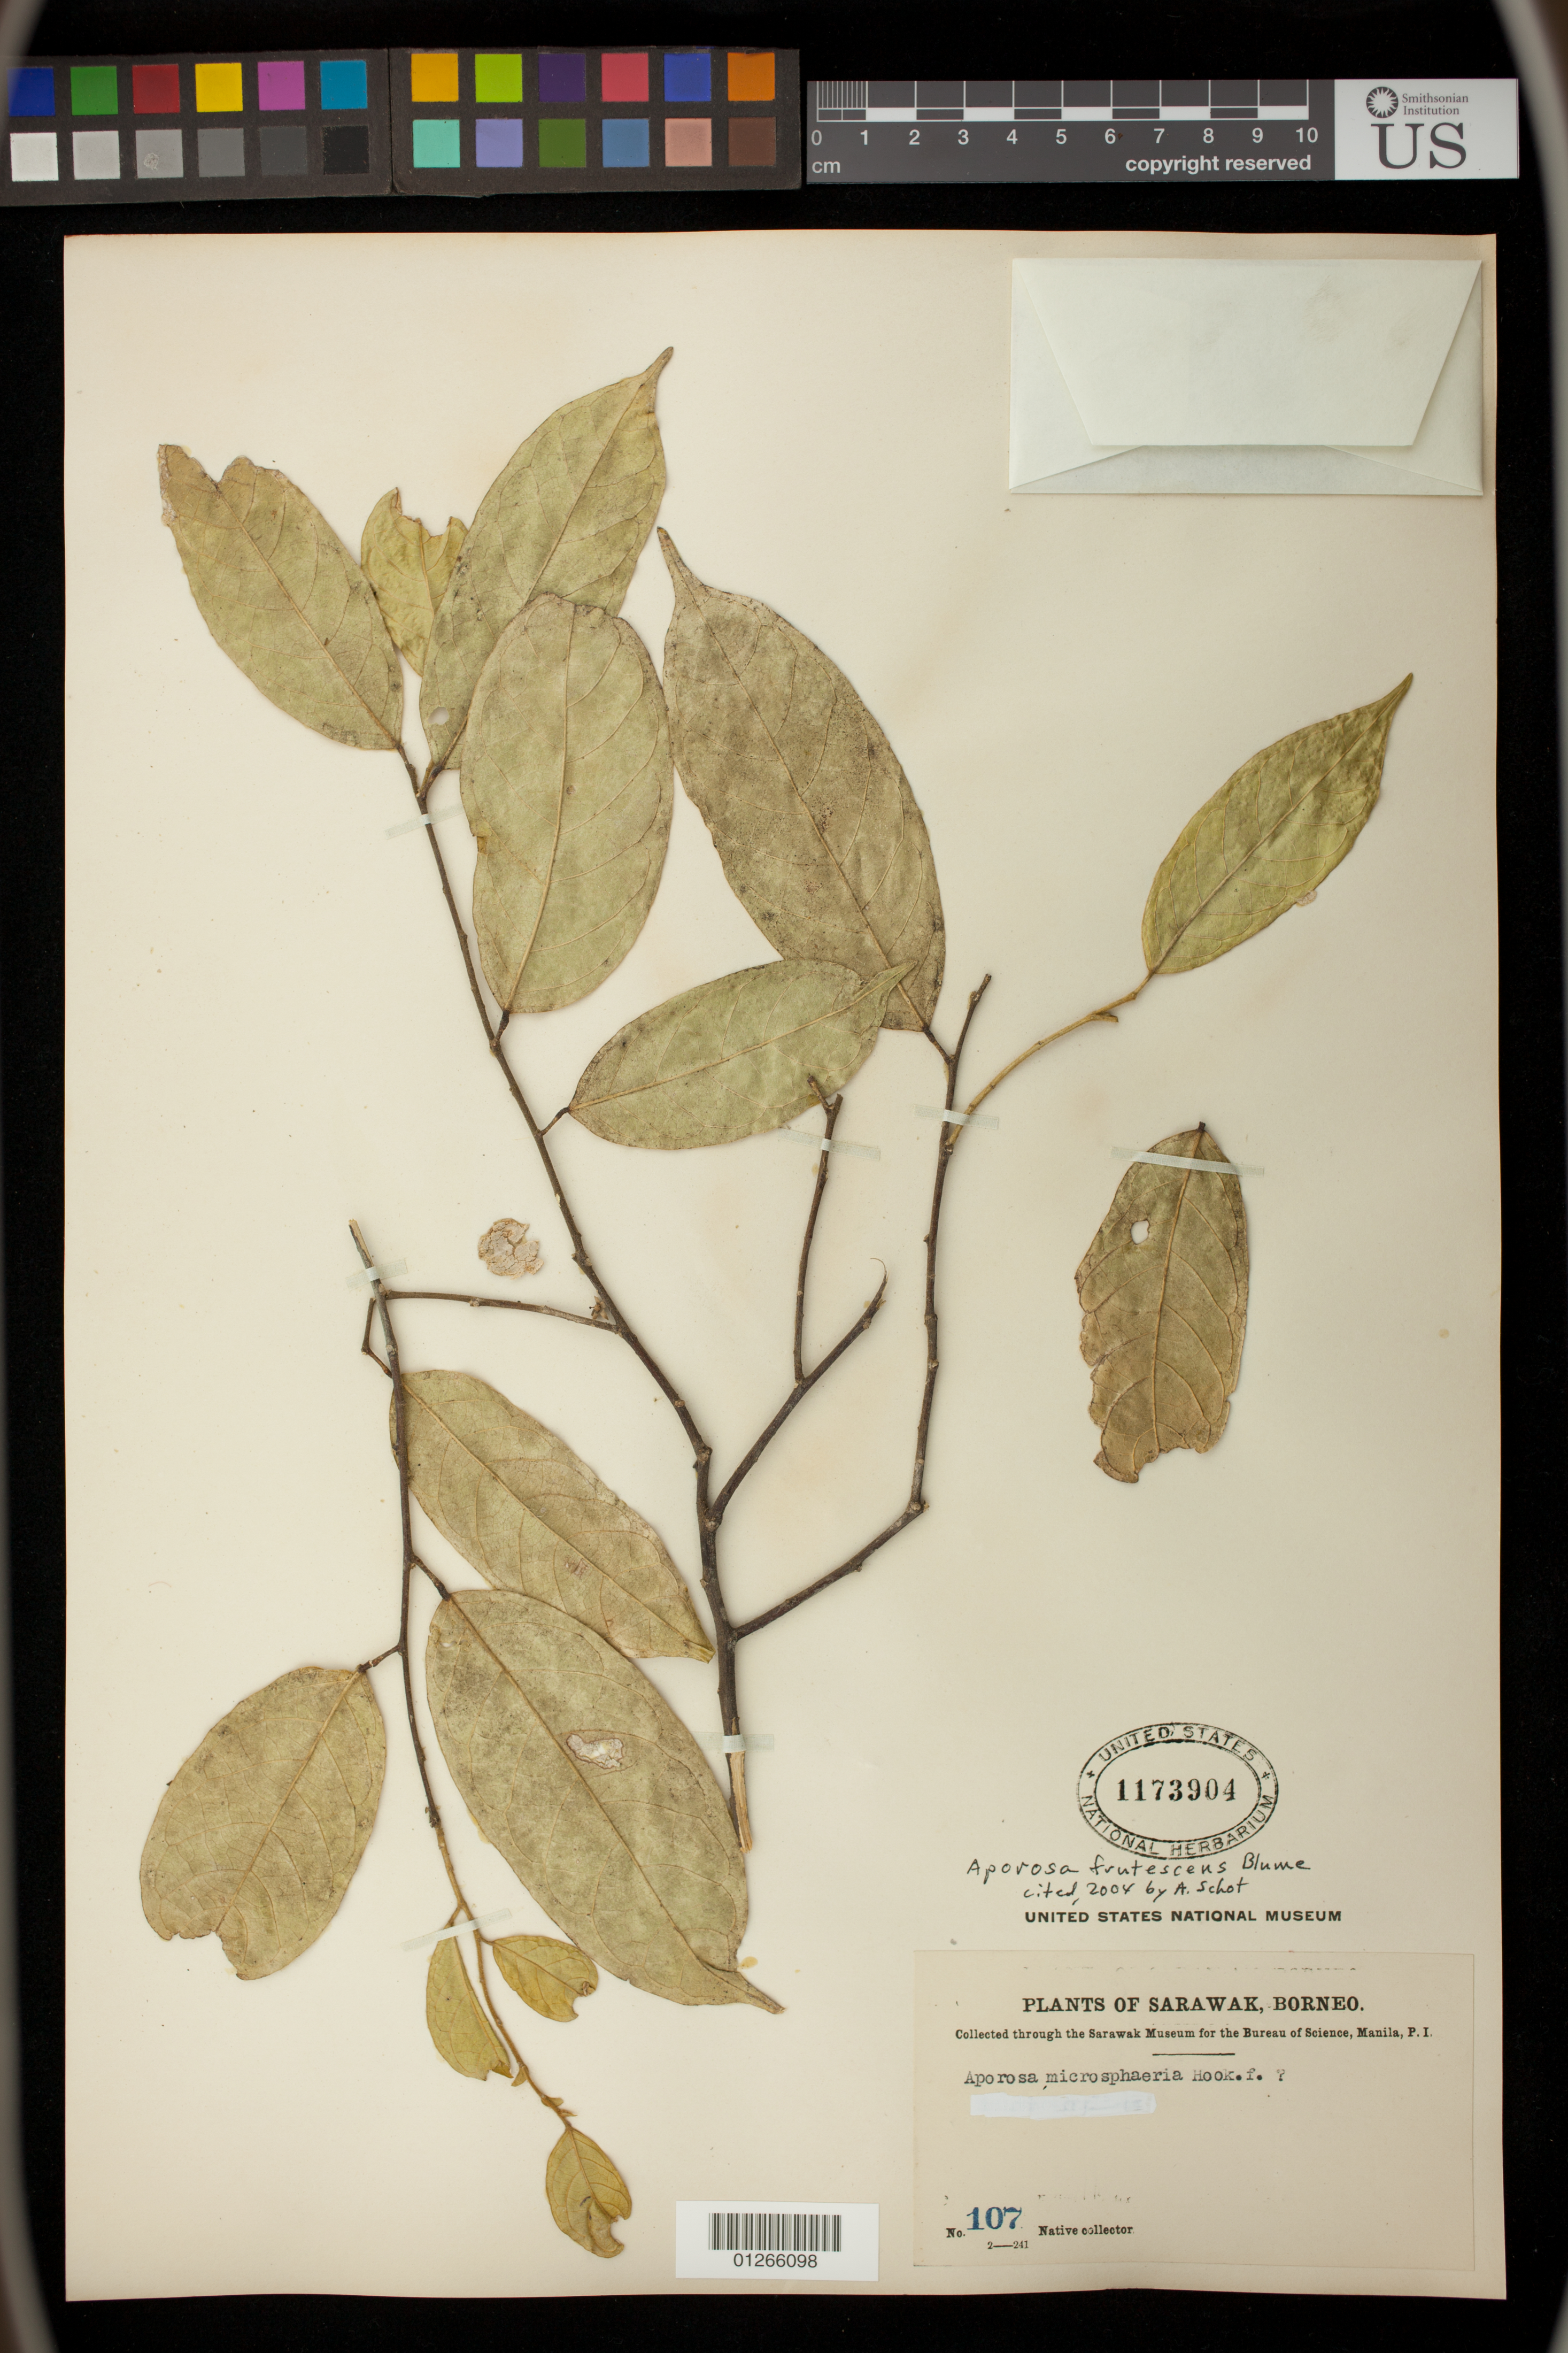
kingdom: Plantae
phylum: Tracheophyta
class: Magnoliopsida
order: Malpighiales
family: Phyllanthaceae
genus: Aporosa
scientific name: Aporosa frutescens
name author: Blume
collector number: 107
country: Indonesia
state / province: Sarawak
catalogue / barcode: US 1173904